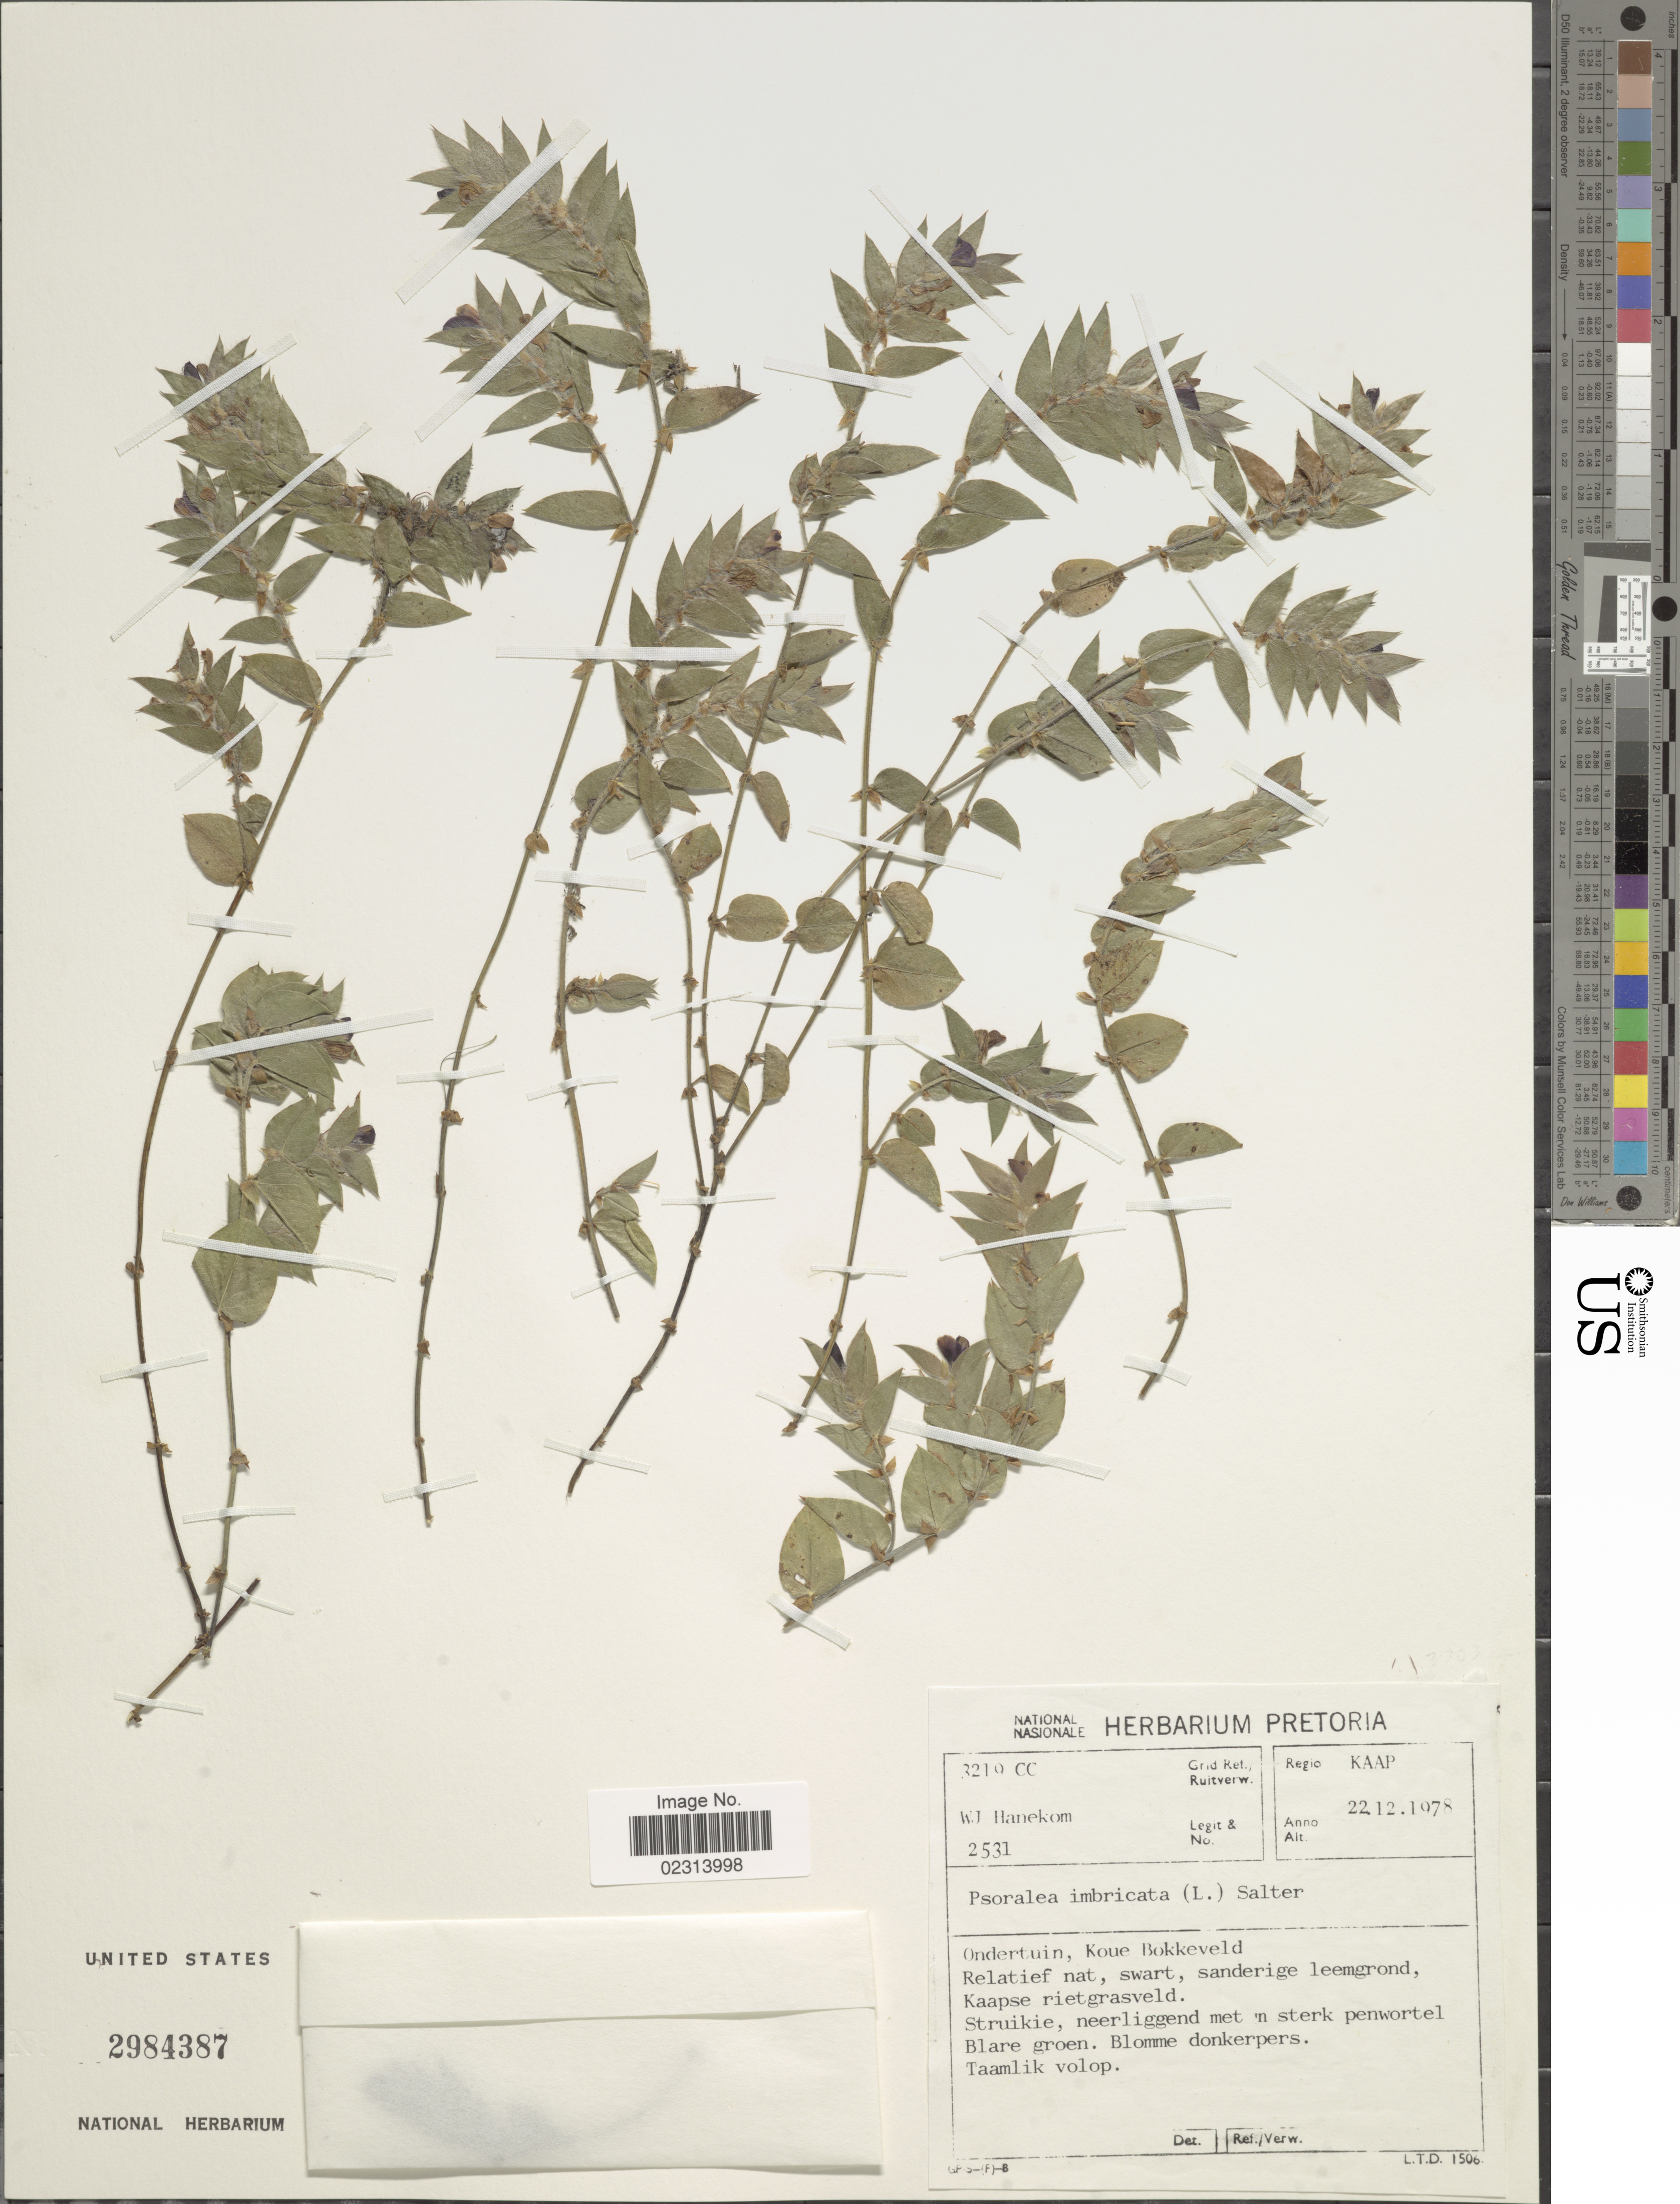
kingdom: Plantae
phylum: Tracheophyta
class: Magnoliopsida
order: Fabales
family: Fabaceae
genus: Psoralea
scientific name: Psoralea imbricata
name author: (L. f.) T.M. Salter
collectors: W. Hanekom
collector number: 2531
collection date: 1978-12-22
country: South Africa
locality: Regio Kaap, 3219 CC Grid Ref./ Ruitverw. Ondertuin, Koue Bokkeveld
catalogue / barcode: US 2984387